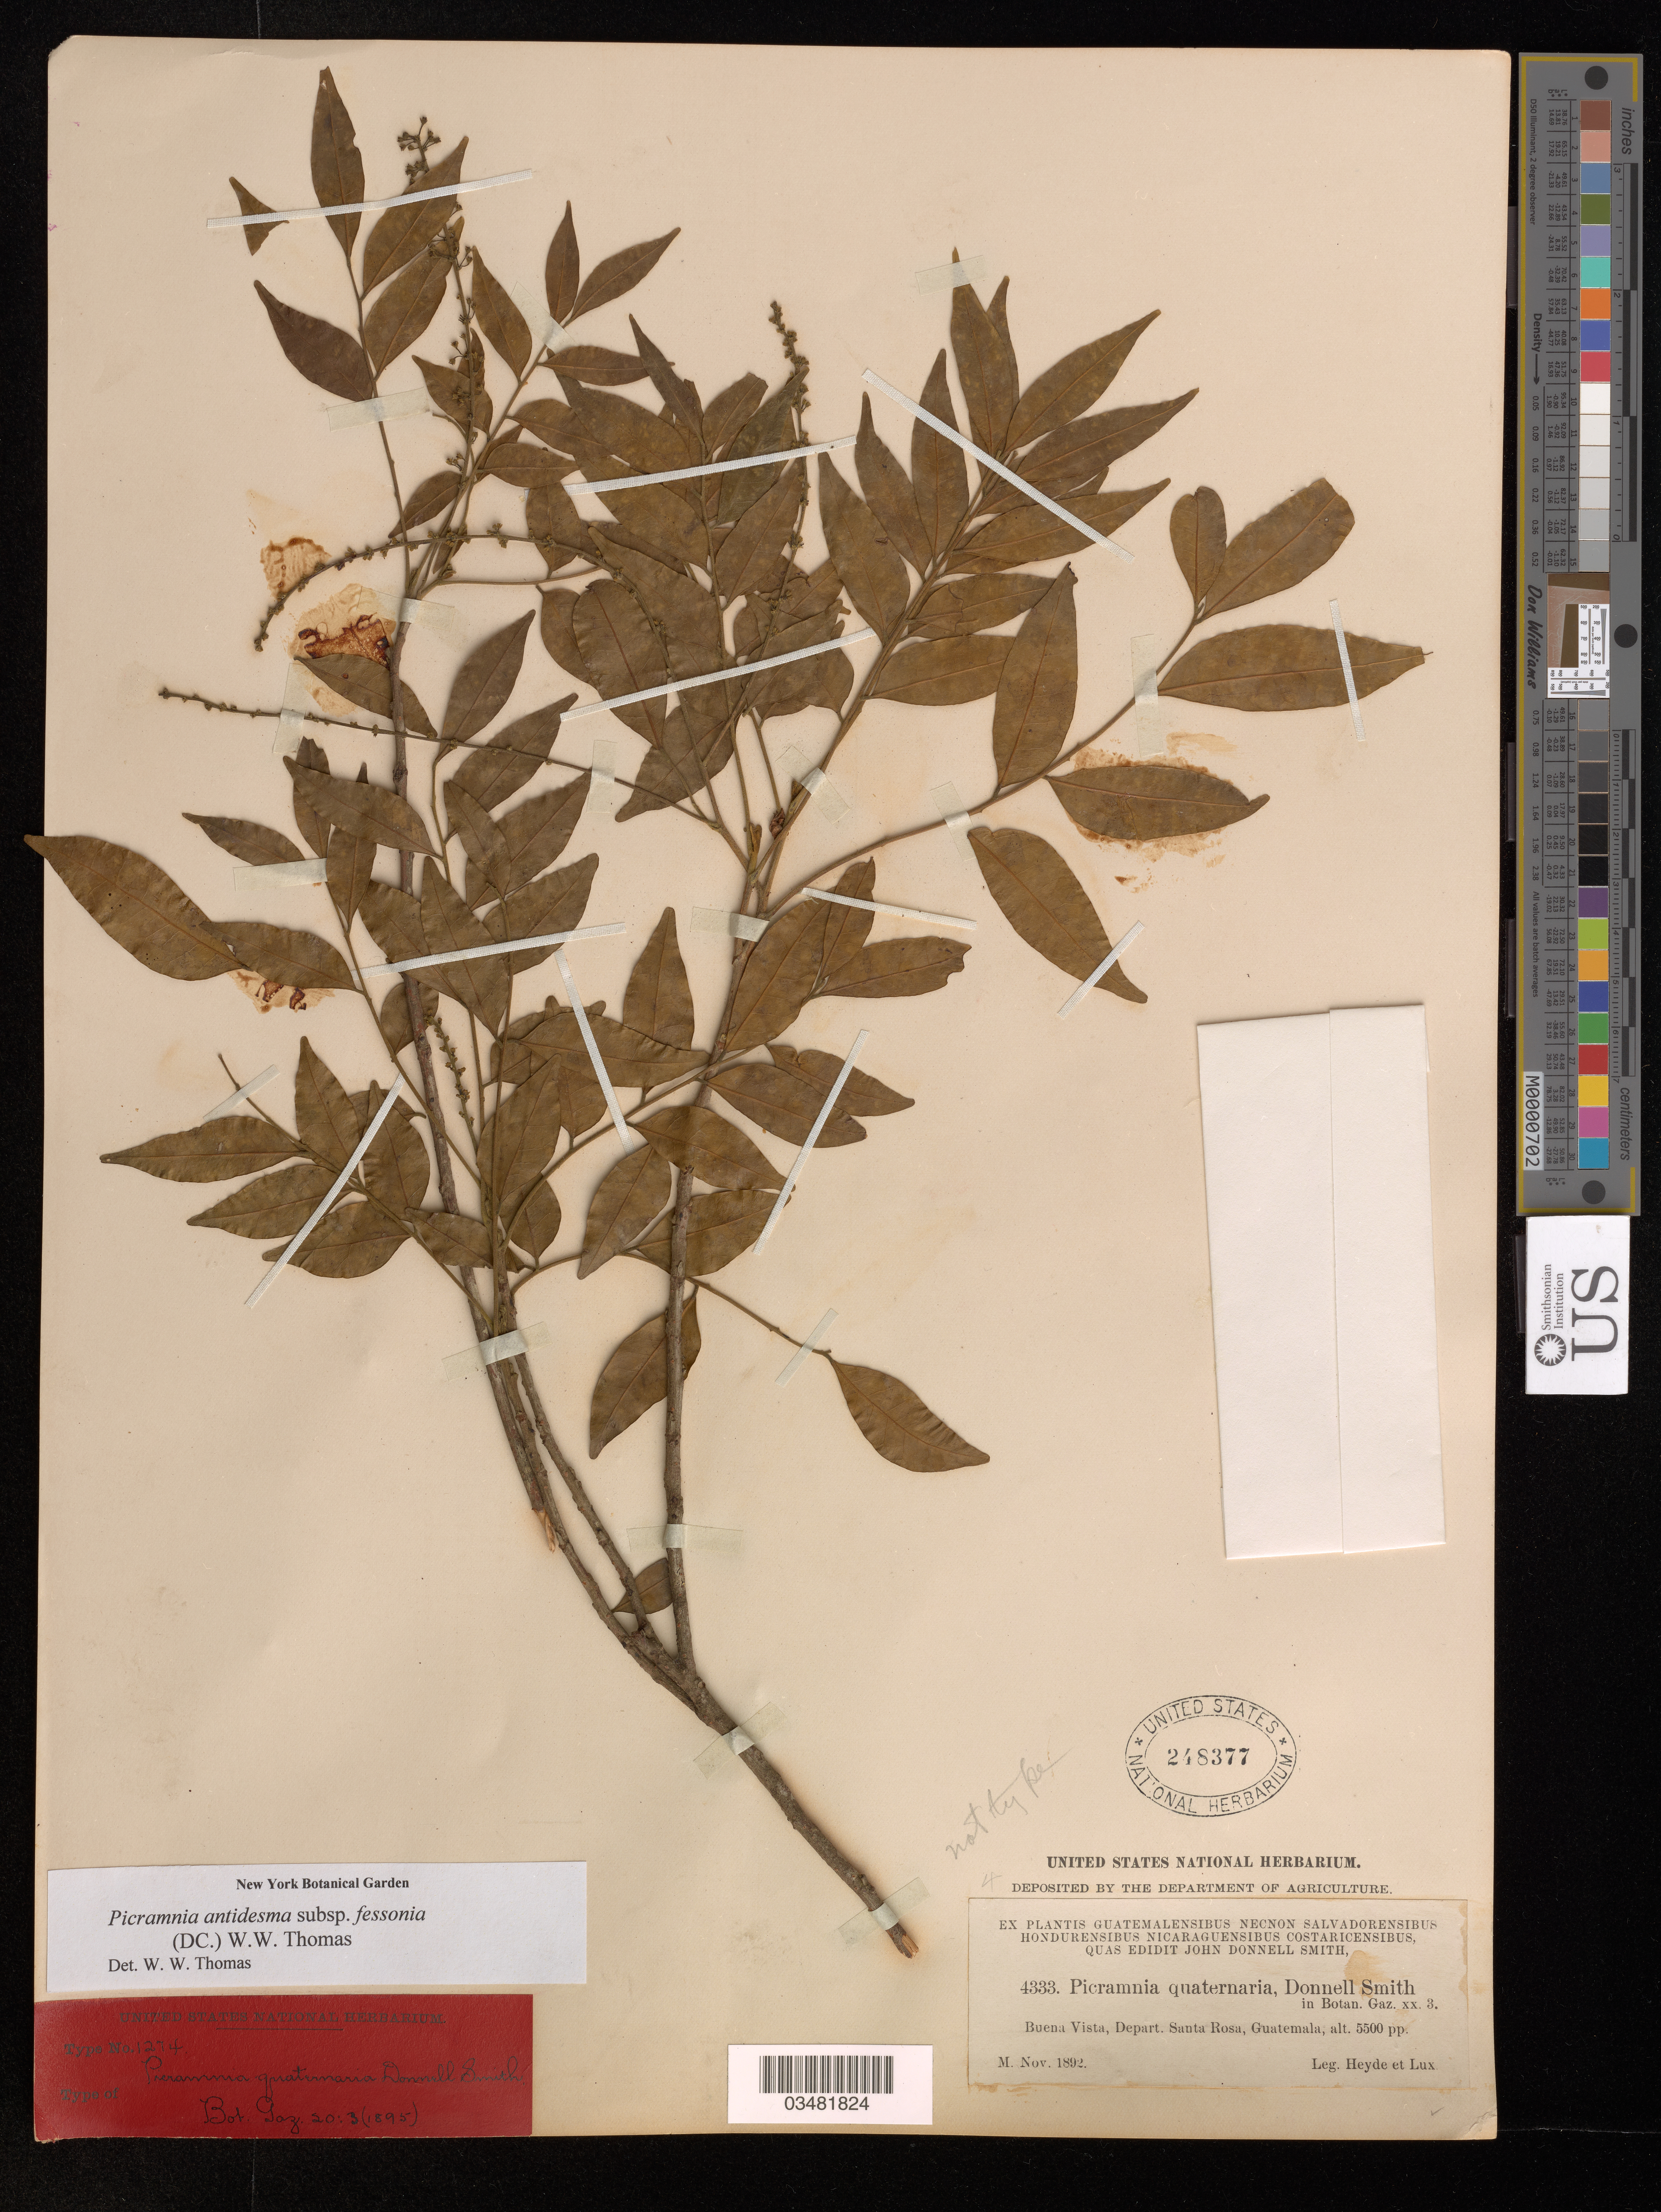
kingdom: Plantae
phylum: Tracheophyta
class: Magnoliopsida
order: Picramniales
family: Picramniaceae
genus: Picramnia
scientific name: Picramnia quaternaria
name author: Donn. Sm.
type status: Syntype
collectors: E. T. Heyde & E. Lux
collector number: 4333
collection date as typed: M. Nov. 1892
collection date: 1892-11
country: Guatemala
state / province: Santa Rosa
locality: Buena Vista.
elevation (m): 1676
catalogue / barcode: US 248377